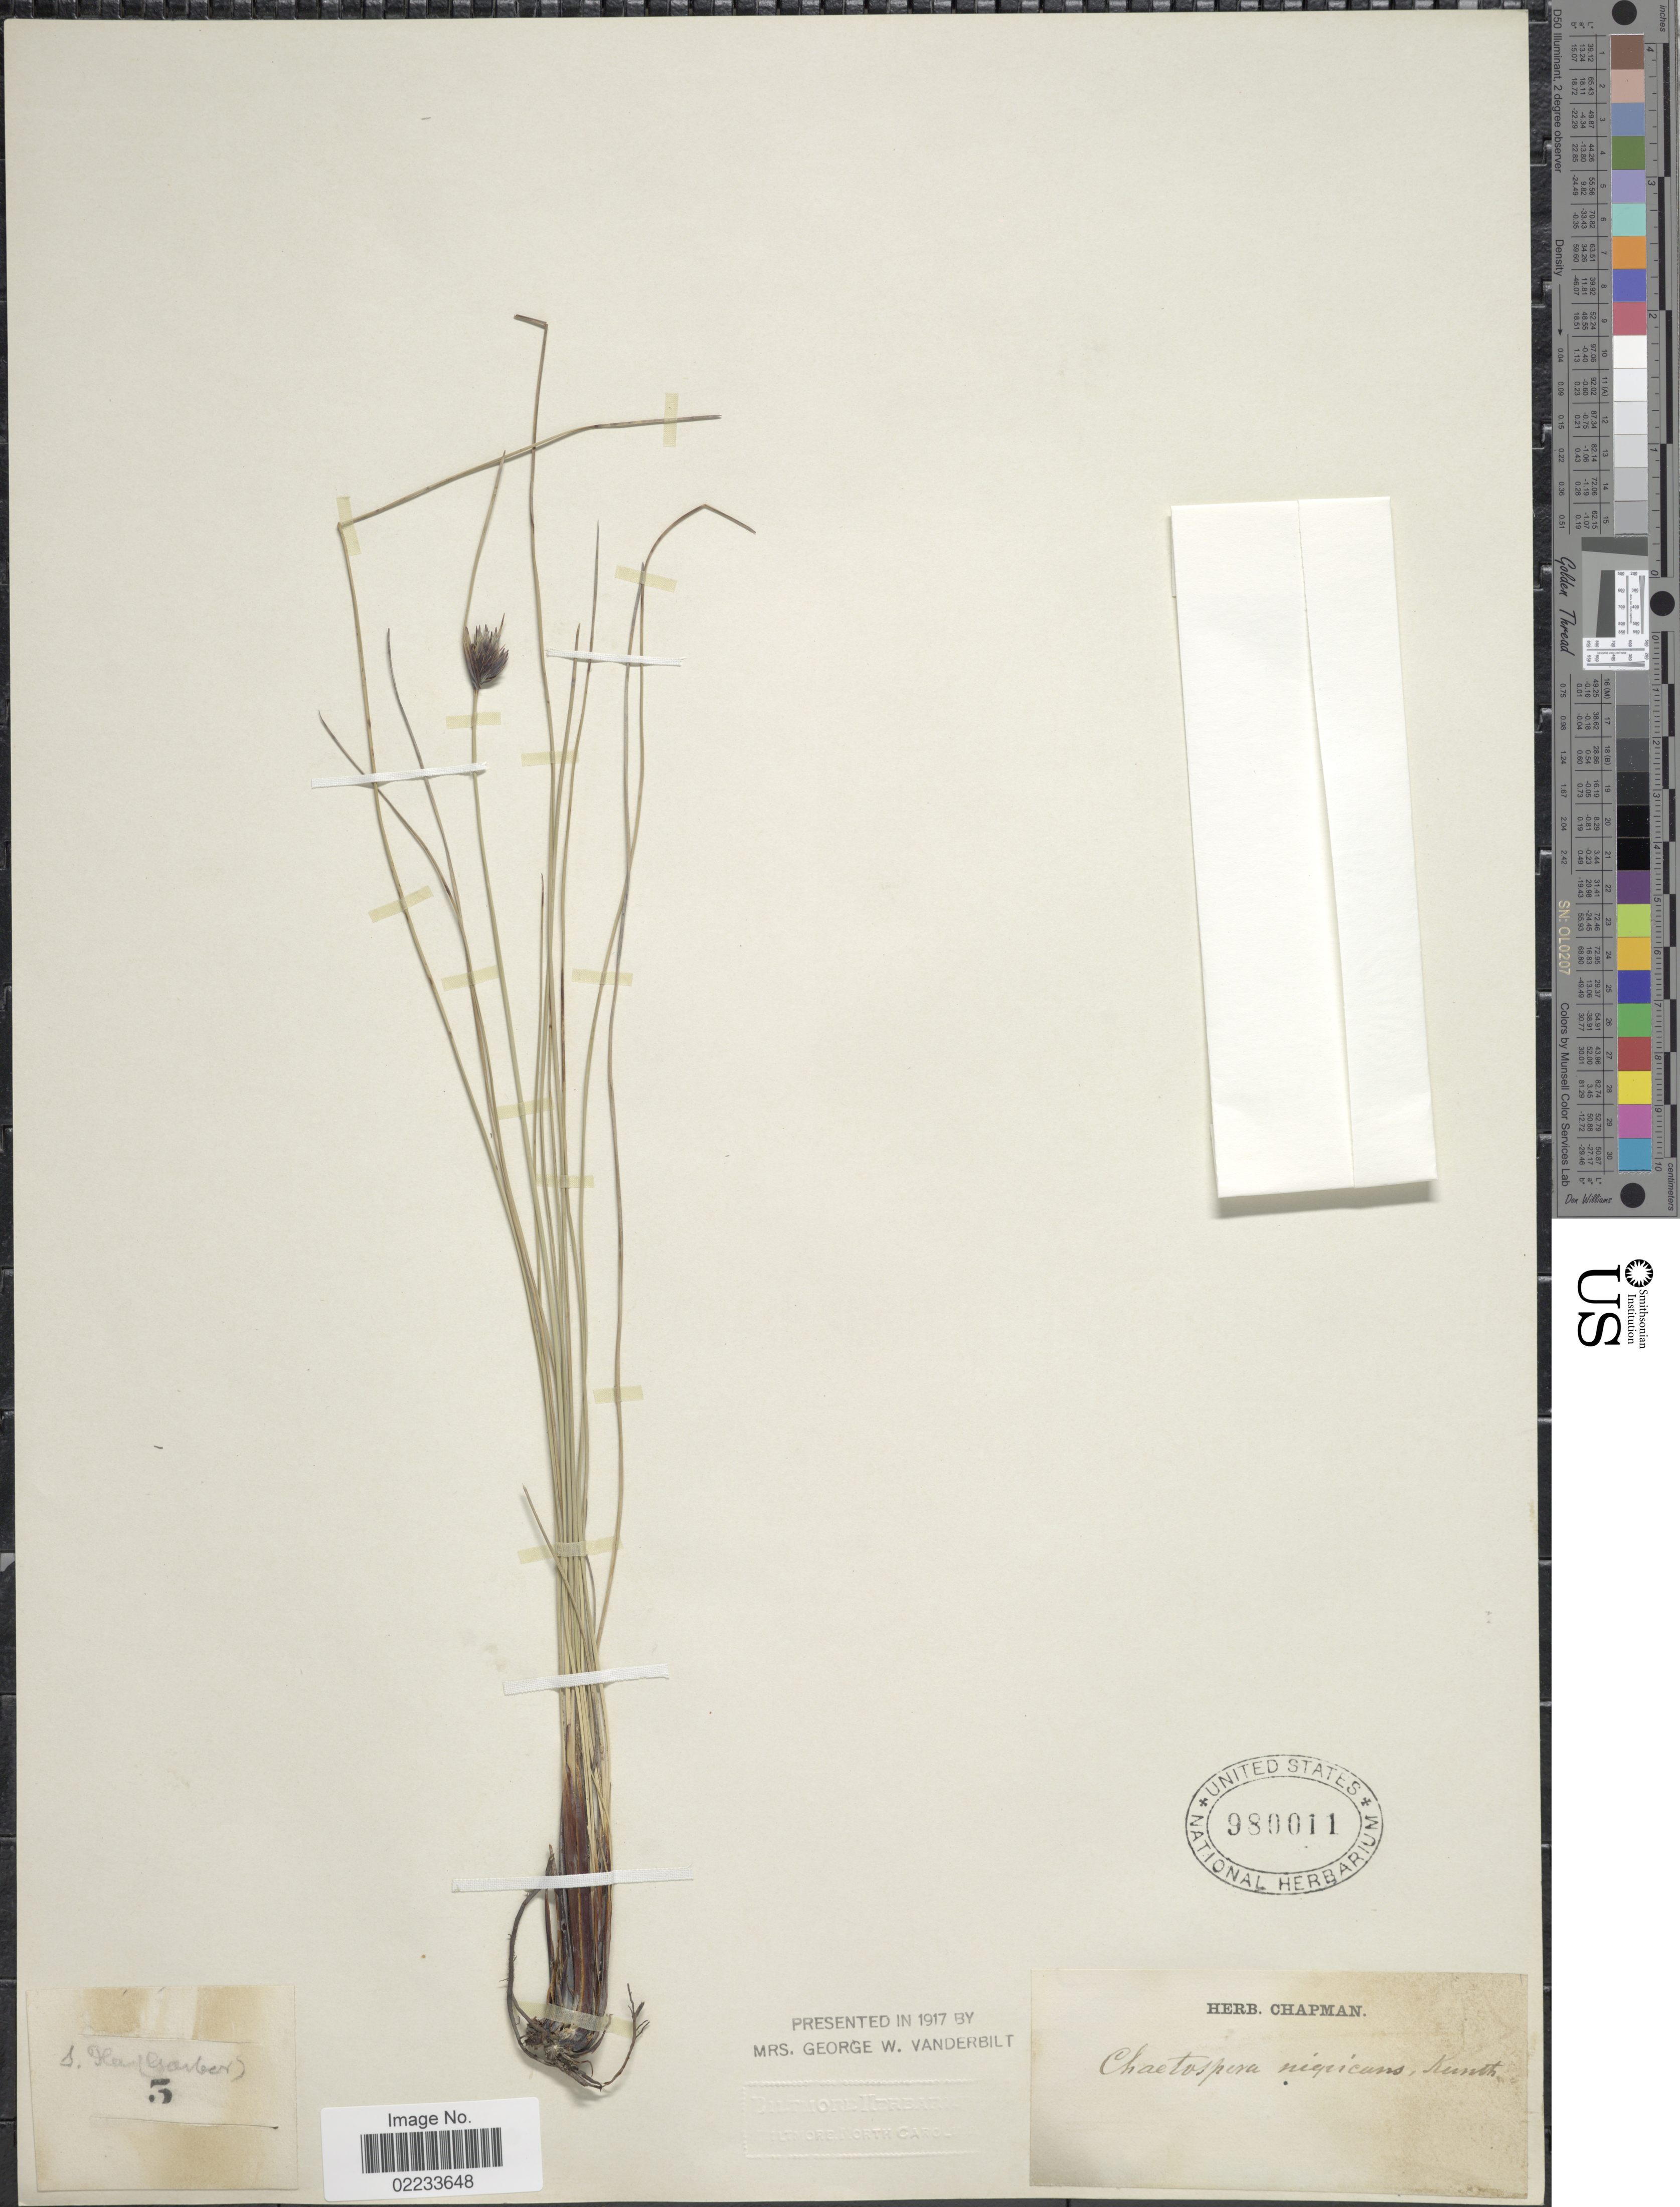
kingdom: Plantae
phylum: Tracheophyta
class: Liliopsida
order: Poales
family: Cyperaceae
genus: Schoenus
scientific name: Schoenus nigricans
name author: L.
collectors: ex herb. Chapman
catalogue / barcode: US 980011